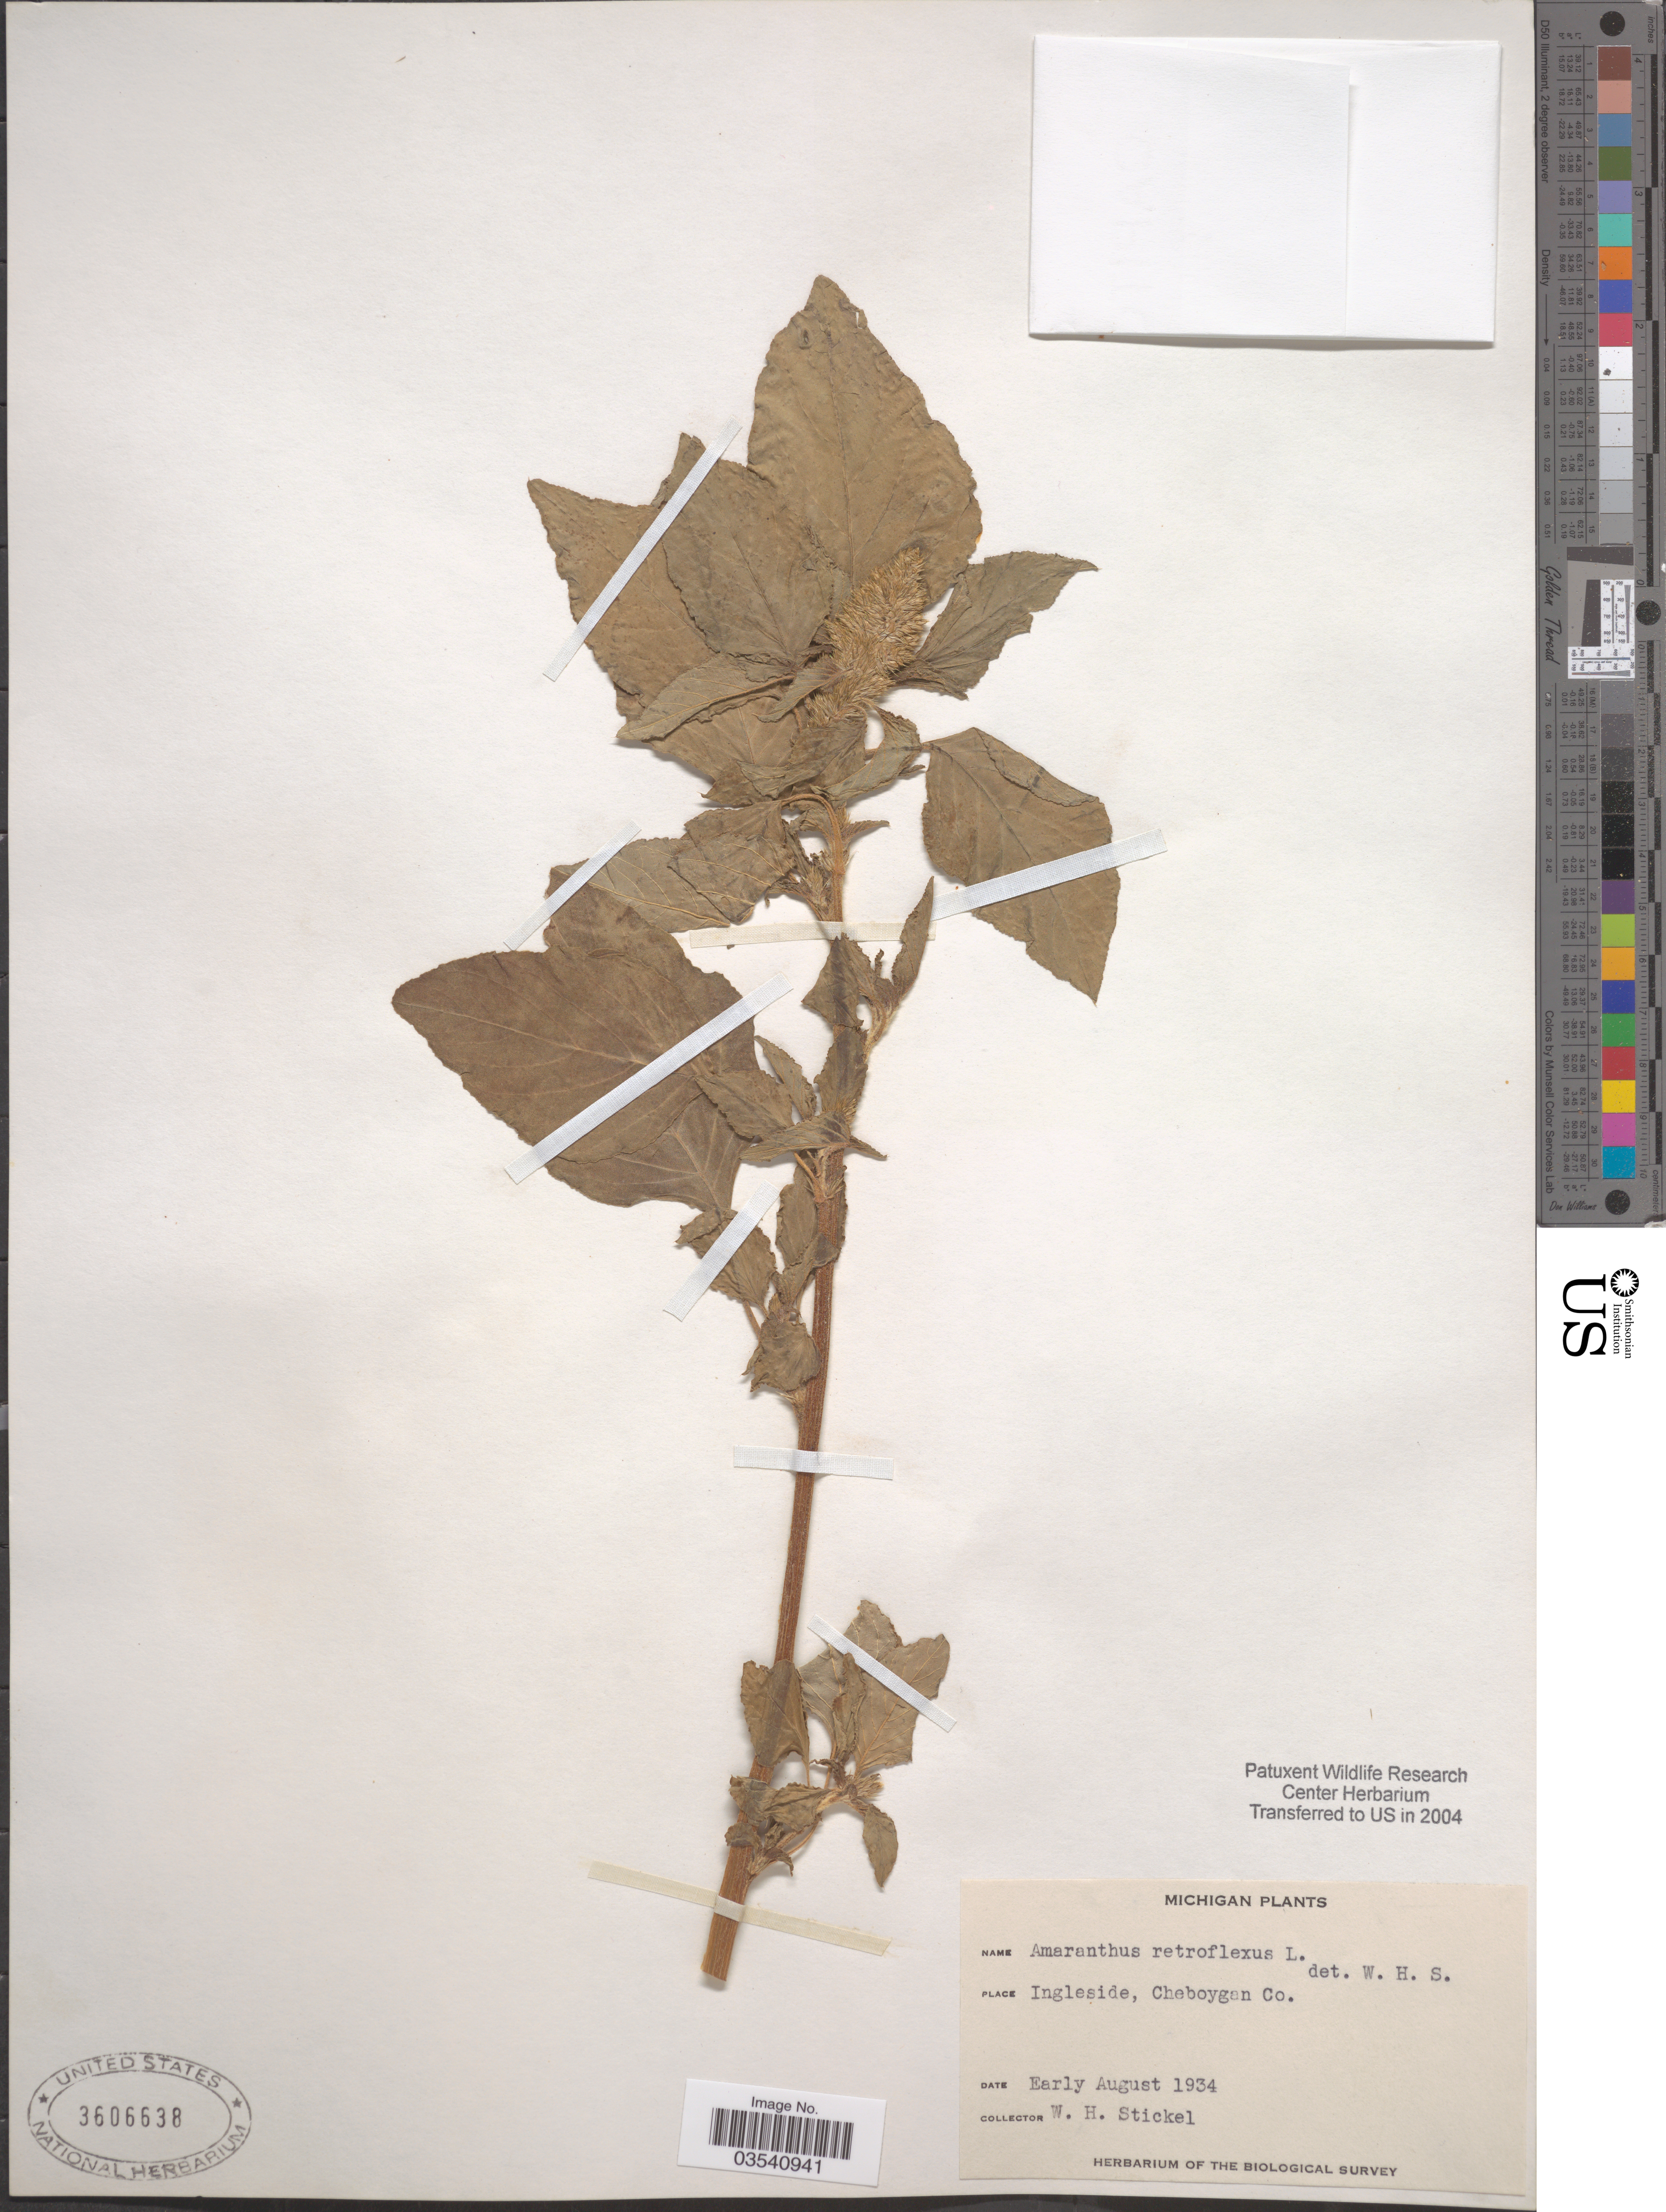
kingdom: Plantae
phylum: Tracheophyta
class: Magnoliopsida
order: Caryophyllales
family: Amaranthaceae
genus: Amaranthus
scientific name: Amaranthus retroflexus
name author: L.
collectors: W. Stickel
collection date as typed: Early August 1934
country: United States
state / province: Michigan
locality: Ingleside, Cheboygan Co.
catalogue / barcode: US 3606638